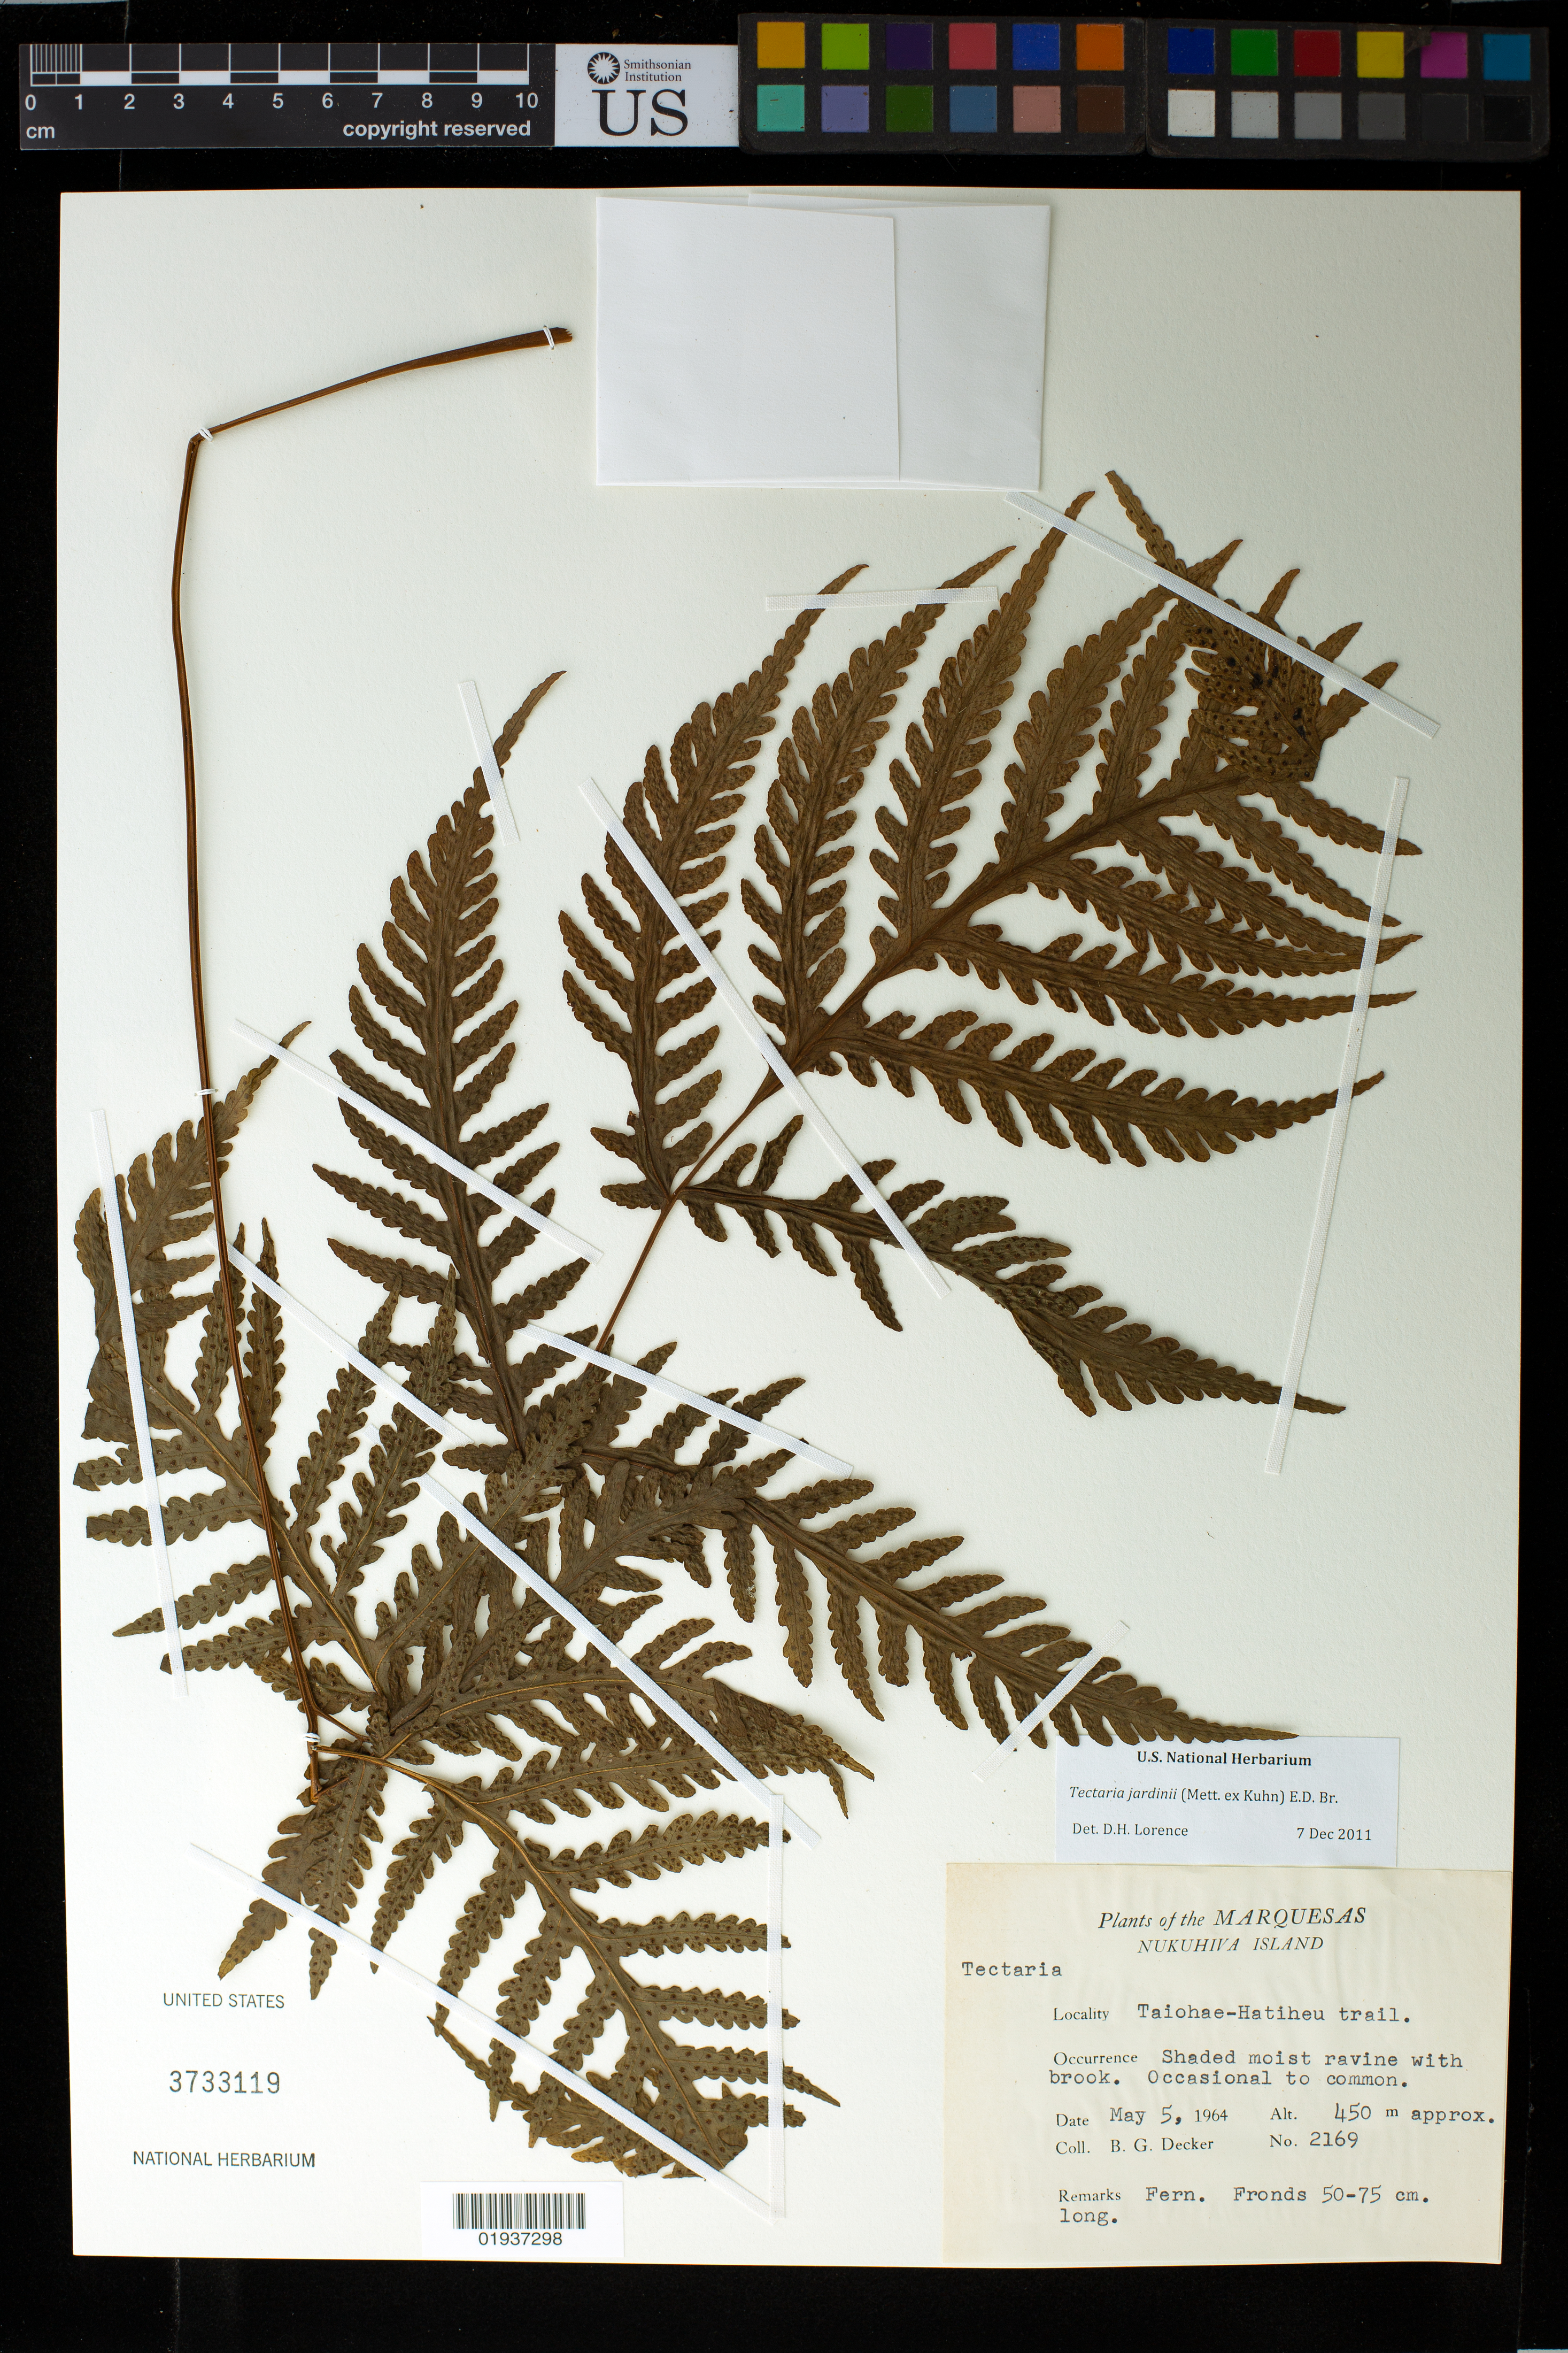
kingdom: Plantae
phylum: Tracheophyta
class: Polypodiopsida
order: Polypodiales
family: Tectariaceae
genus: Tectaria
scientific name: Tectaria jardinii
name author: (Mett. ex Kuhn) E.D. Br.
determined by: Lorence, David H., (PTBG), National Tropical Botanical Garden (UNITED STATES)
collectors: B. G. Decker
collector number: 2169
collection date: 1964-05-05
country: French Polynesia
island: Nuku Hiva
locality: Taiohae-Hatiheu trail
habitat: Shaded moist ravine with brook; occasional to common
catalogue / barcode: US 3733119